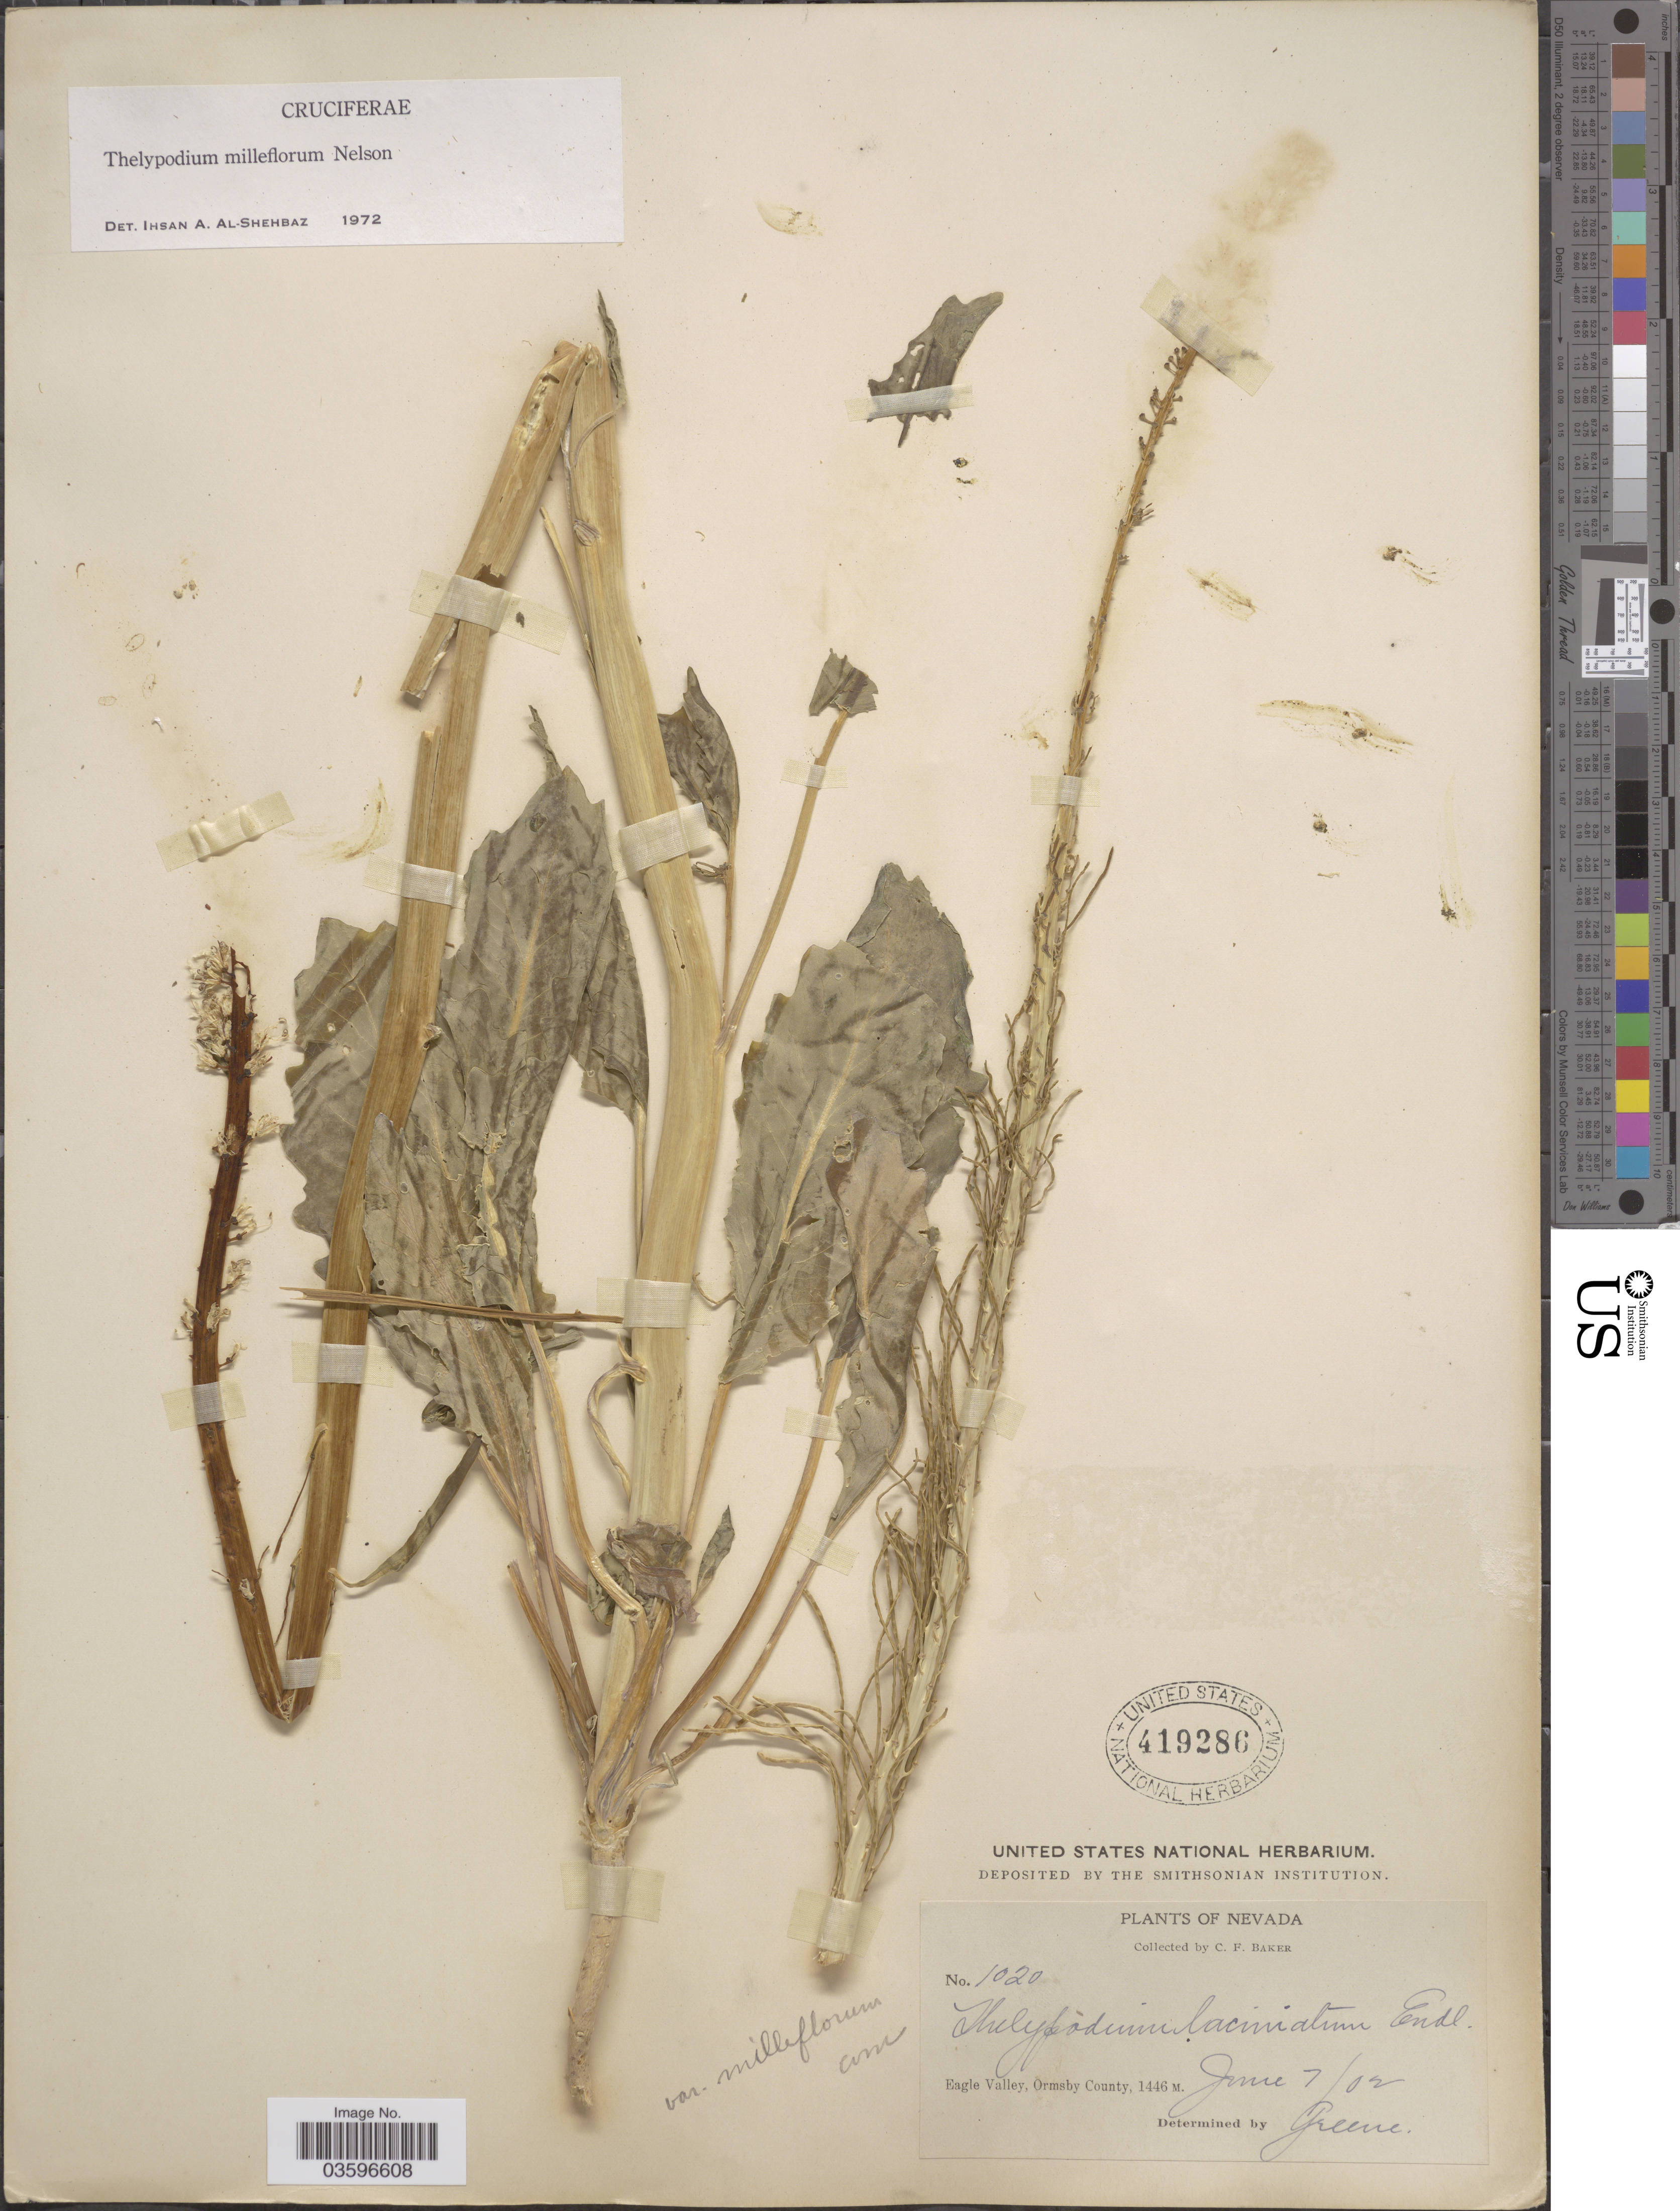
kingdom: Plantae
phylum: Tracheophyta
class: Magnoliopsida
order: Brassicales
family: Brassicaceae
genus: Thelypodium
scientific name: Thelypodium milleflorum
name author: A. Nelson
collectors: C. F. Baker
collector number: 1020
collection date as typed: Transcribed d/m/y: 7/6/2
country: United States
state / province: Nevada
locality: Eagle Valley, Ormsby County.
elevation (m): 1446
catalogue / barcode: US 419286